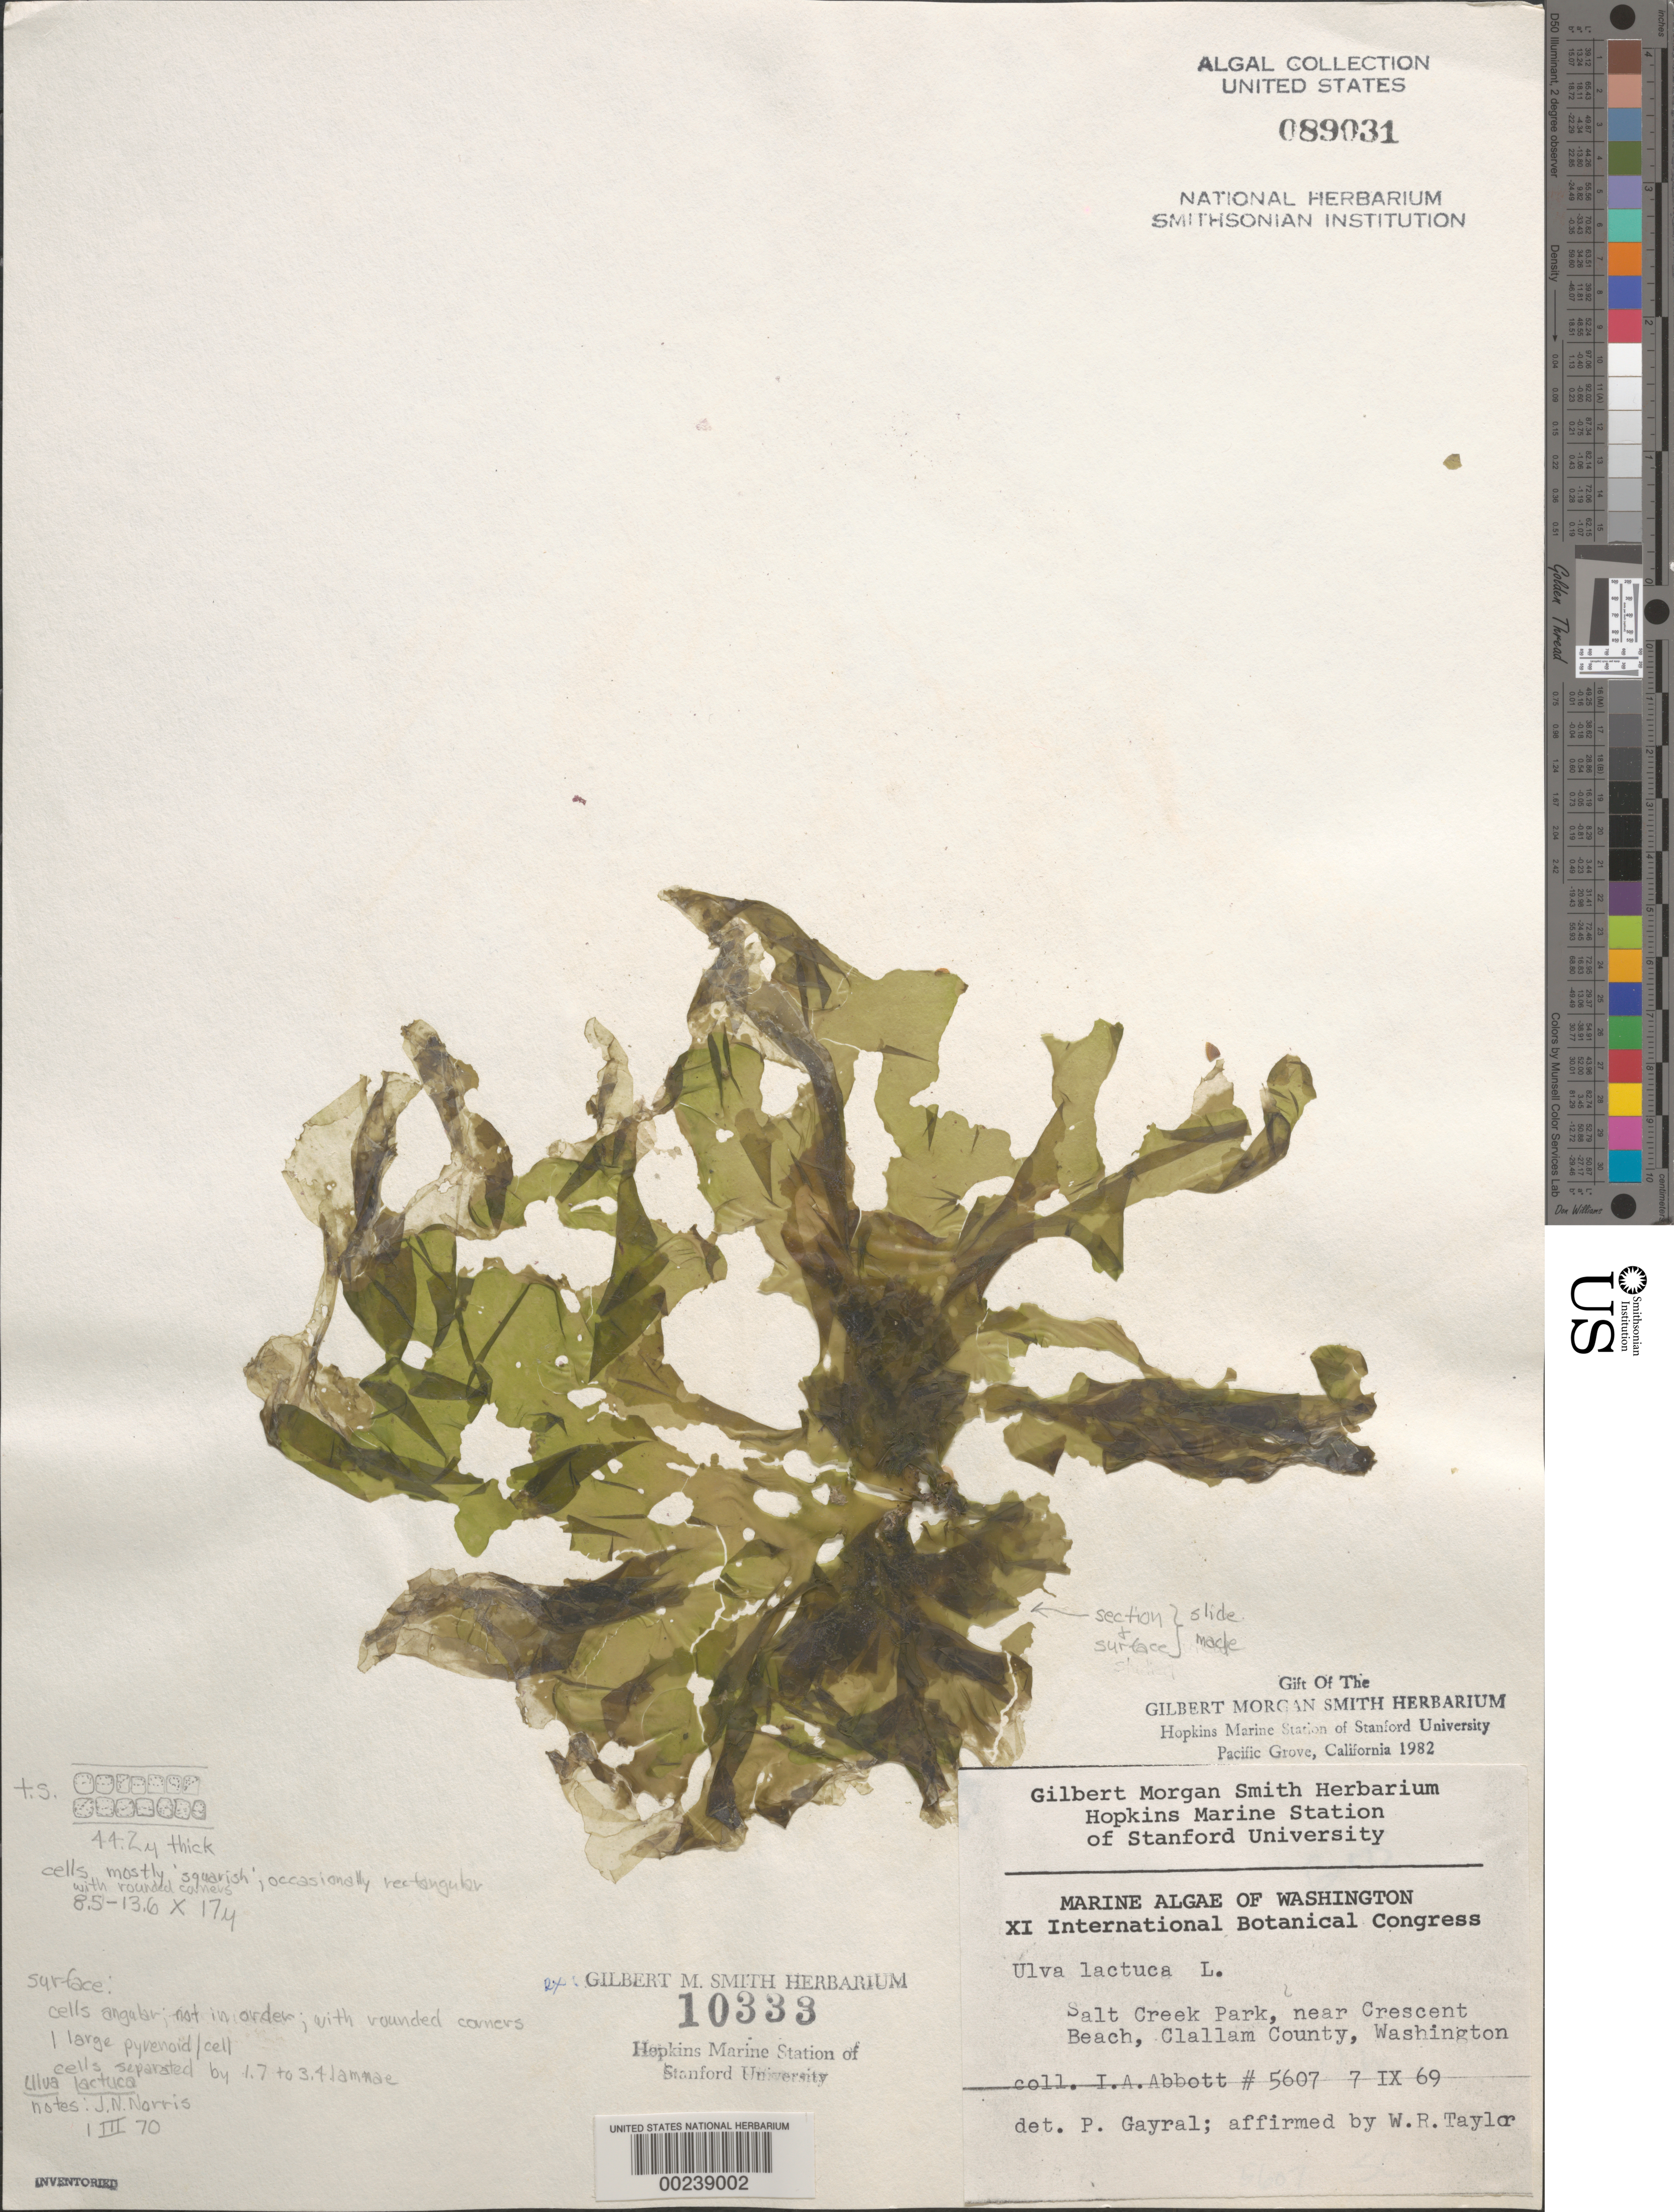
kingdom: Plantae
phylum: Chlorophyta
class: Ulvophyceae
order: Ulvales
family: Ulvaceae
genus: Ulva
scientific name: Ulva lactuca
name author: L.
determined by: Gayral, P. & Taylor, W. R.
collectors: I. A. Abbott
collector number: IAA 5607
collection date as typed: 07 Sep 1969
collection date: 1969-09-07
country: United States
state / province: Washington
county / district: Clallam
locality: Salt Creek Park, near Crescent Beach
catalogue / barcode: US 89031